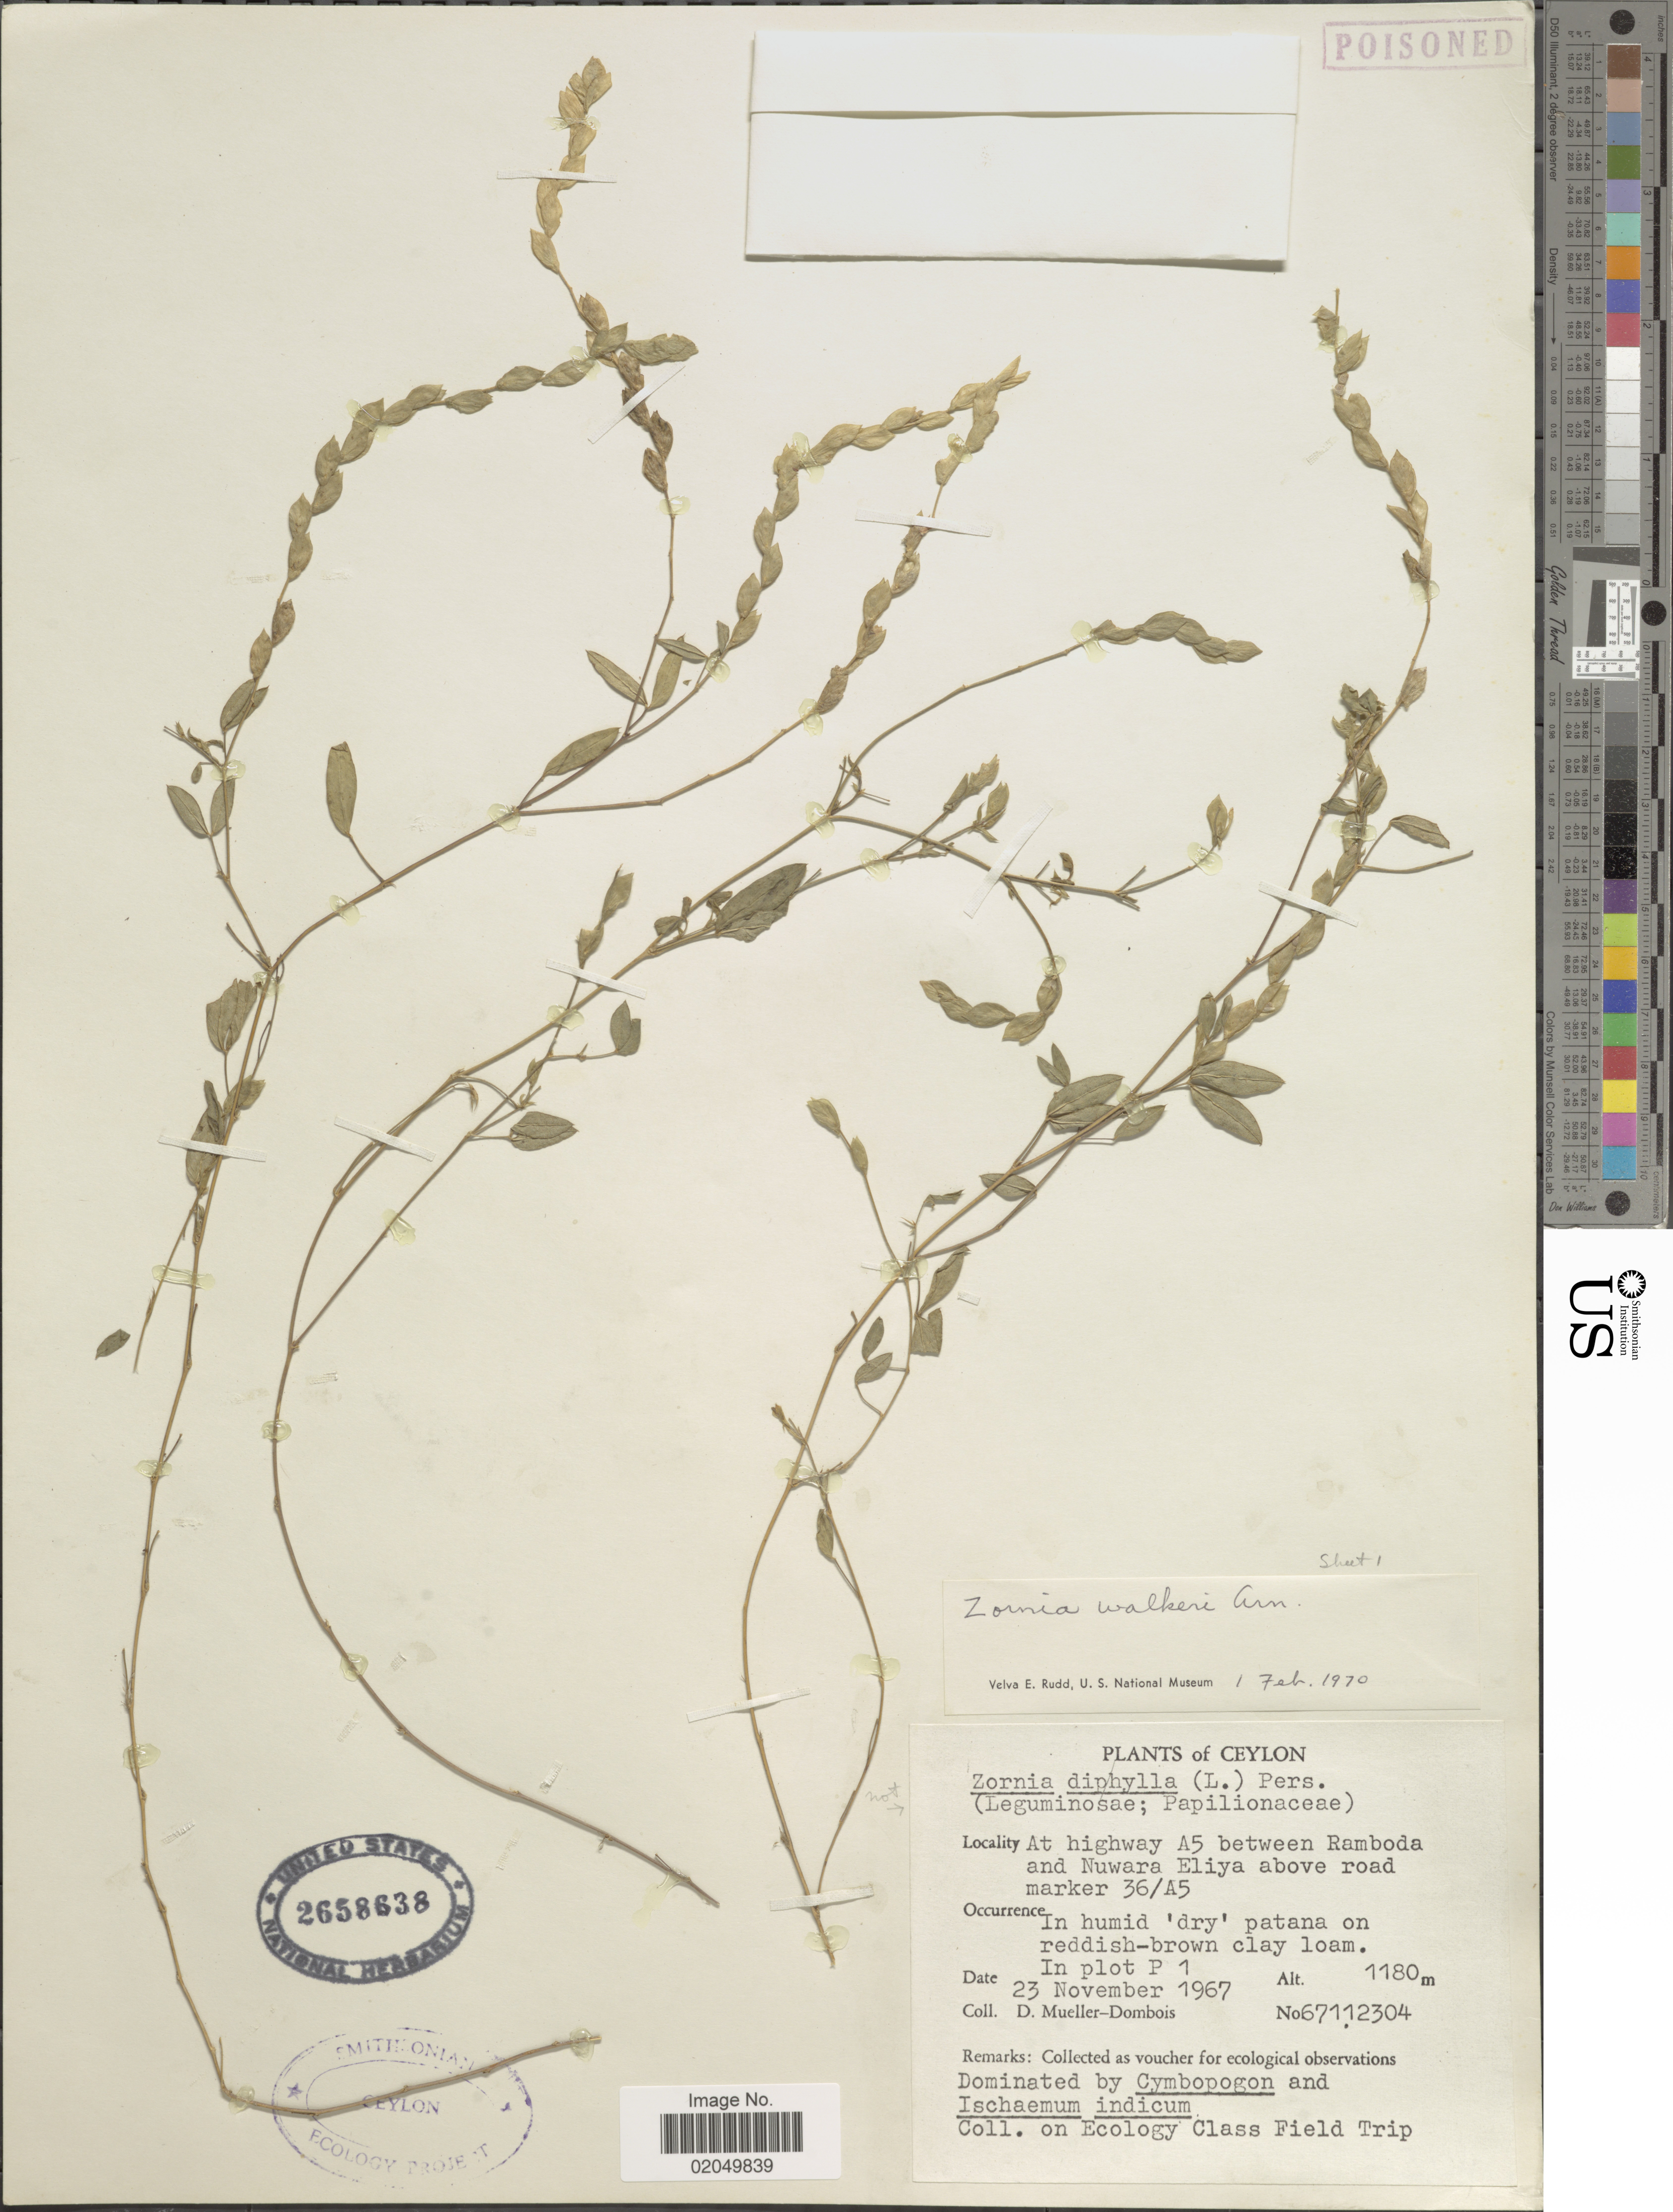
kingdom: Plantae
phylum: Tracheophyta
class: Magnoliopsida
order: Fabales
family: Fabaceae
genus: Zornia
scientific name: Zornia walkeri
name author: Arn.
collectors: D. Mueller-Dombois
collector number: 67112304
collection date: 1967-11-23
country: Sri Lanka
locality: Ceylon, highway A5 between Ramboda and Nuwara Eliya above road marker 36/A5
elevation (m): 1180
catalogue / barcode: US 2658638